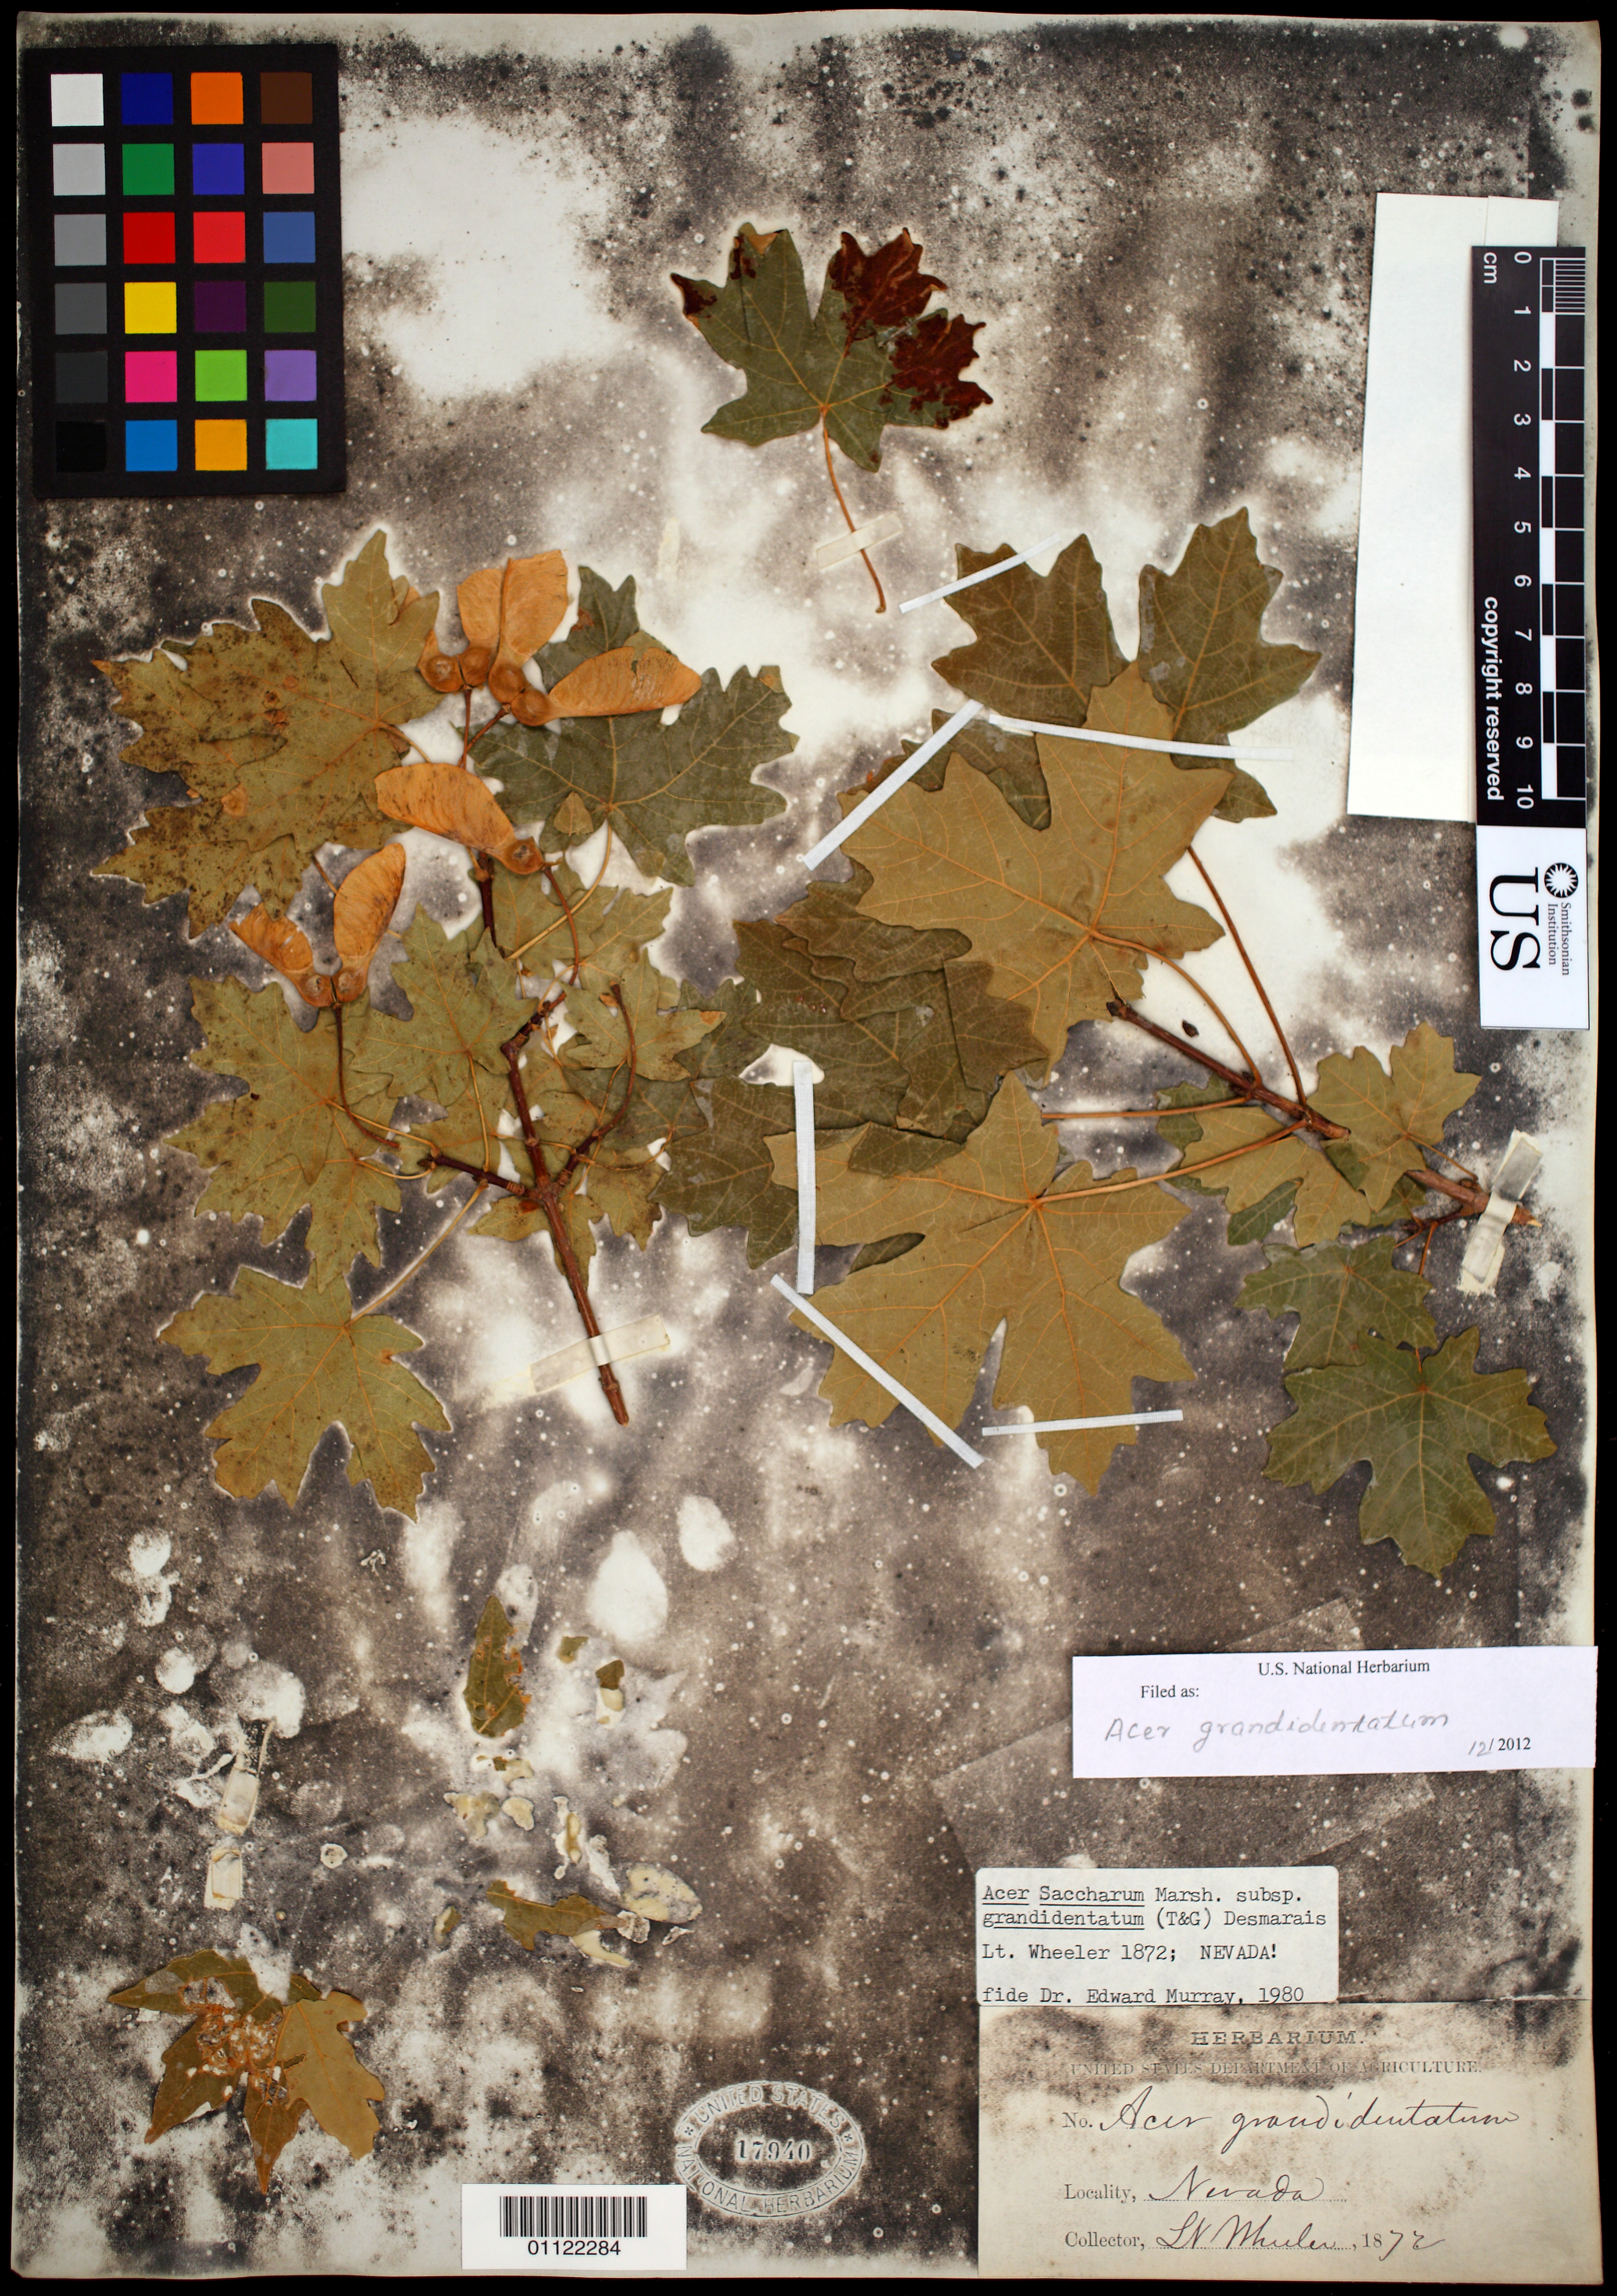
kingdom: Plantae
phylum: Tracheophyta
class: Magnoliopsida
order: Sapindales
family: Sapindaceae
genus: Acer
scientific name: Acer grandidentatum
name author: Nutt.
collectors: -- Wheeler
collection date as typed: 1872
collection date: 1872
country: United States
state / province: Nevada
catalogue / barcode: US 17940